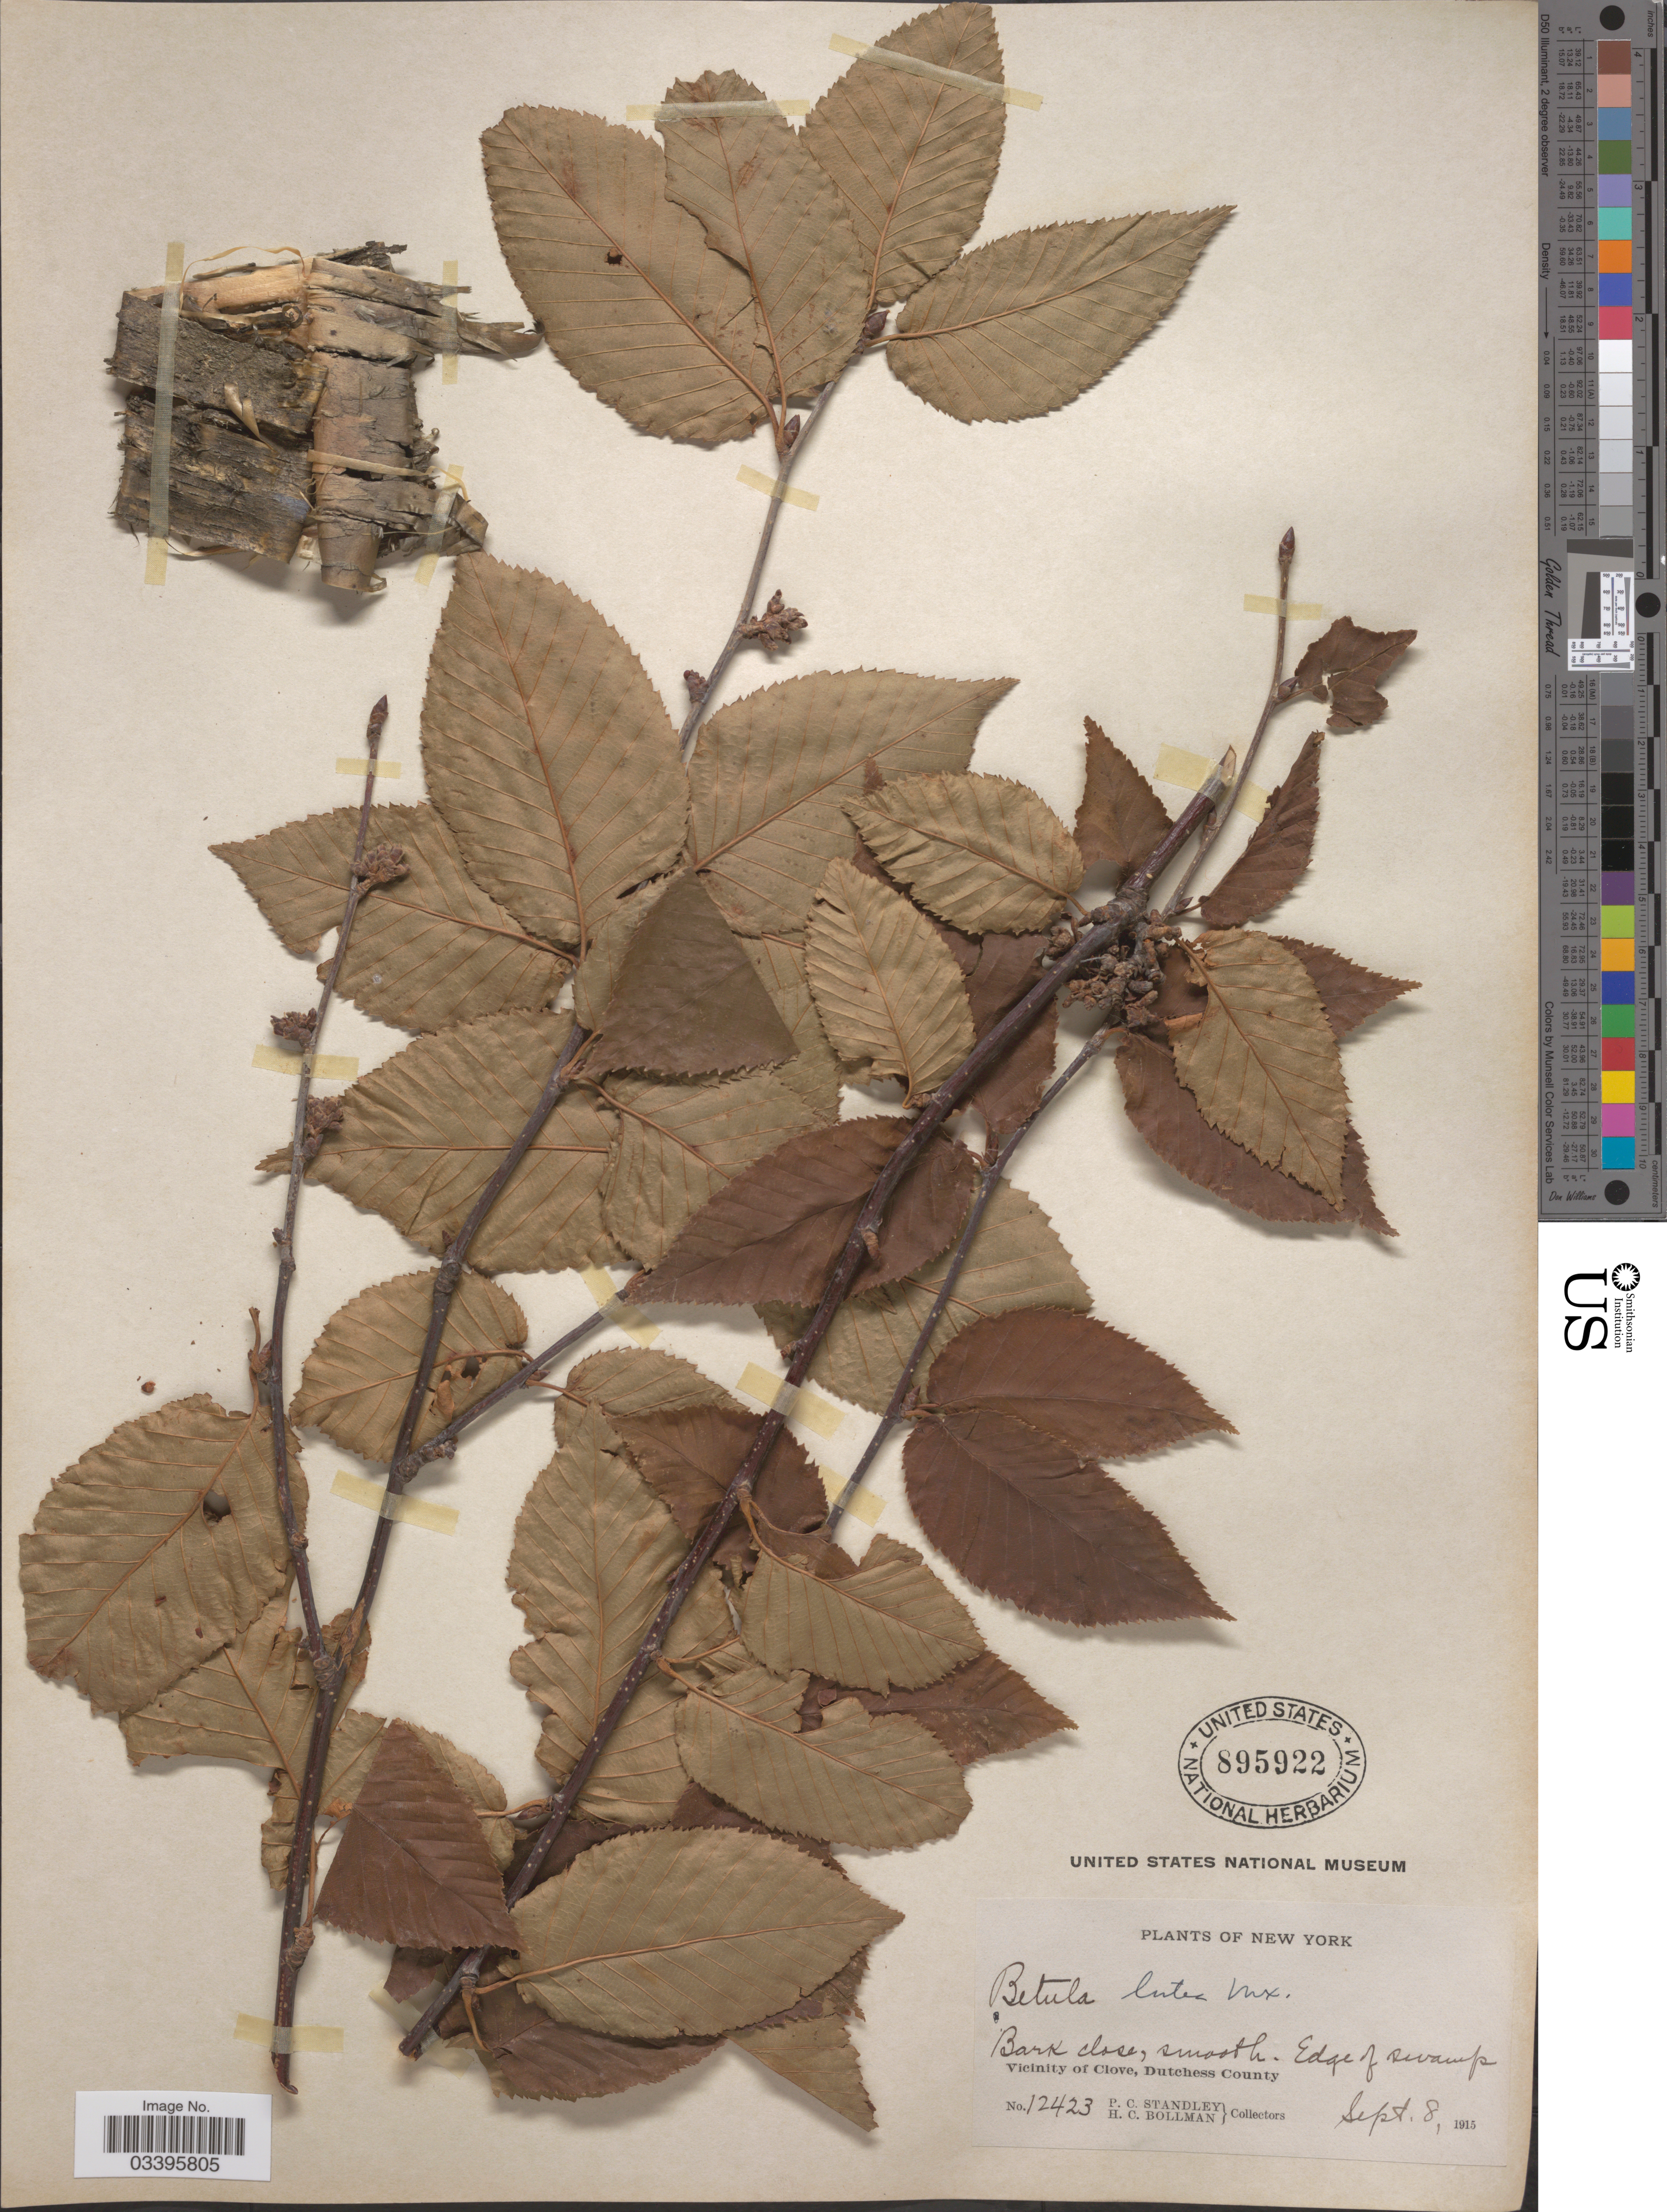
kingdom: Plantae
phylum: Tracheophyta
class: Magnoliopsida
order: Fagales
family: Betulaceae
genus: Betula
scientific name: Betula lutea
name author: F. Michx.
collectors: P. C. Standley & H. C. Bollman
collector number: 12423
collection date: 1915-09-08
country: United States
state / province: New York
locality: Vicinity of Clove, Dutchess County.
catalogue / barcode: US 895922